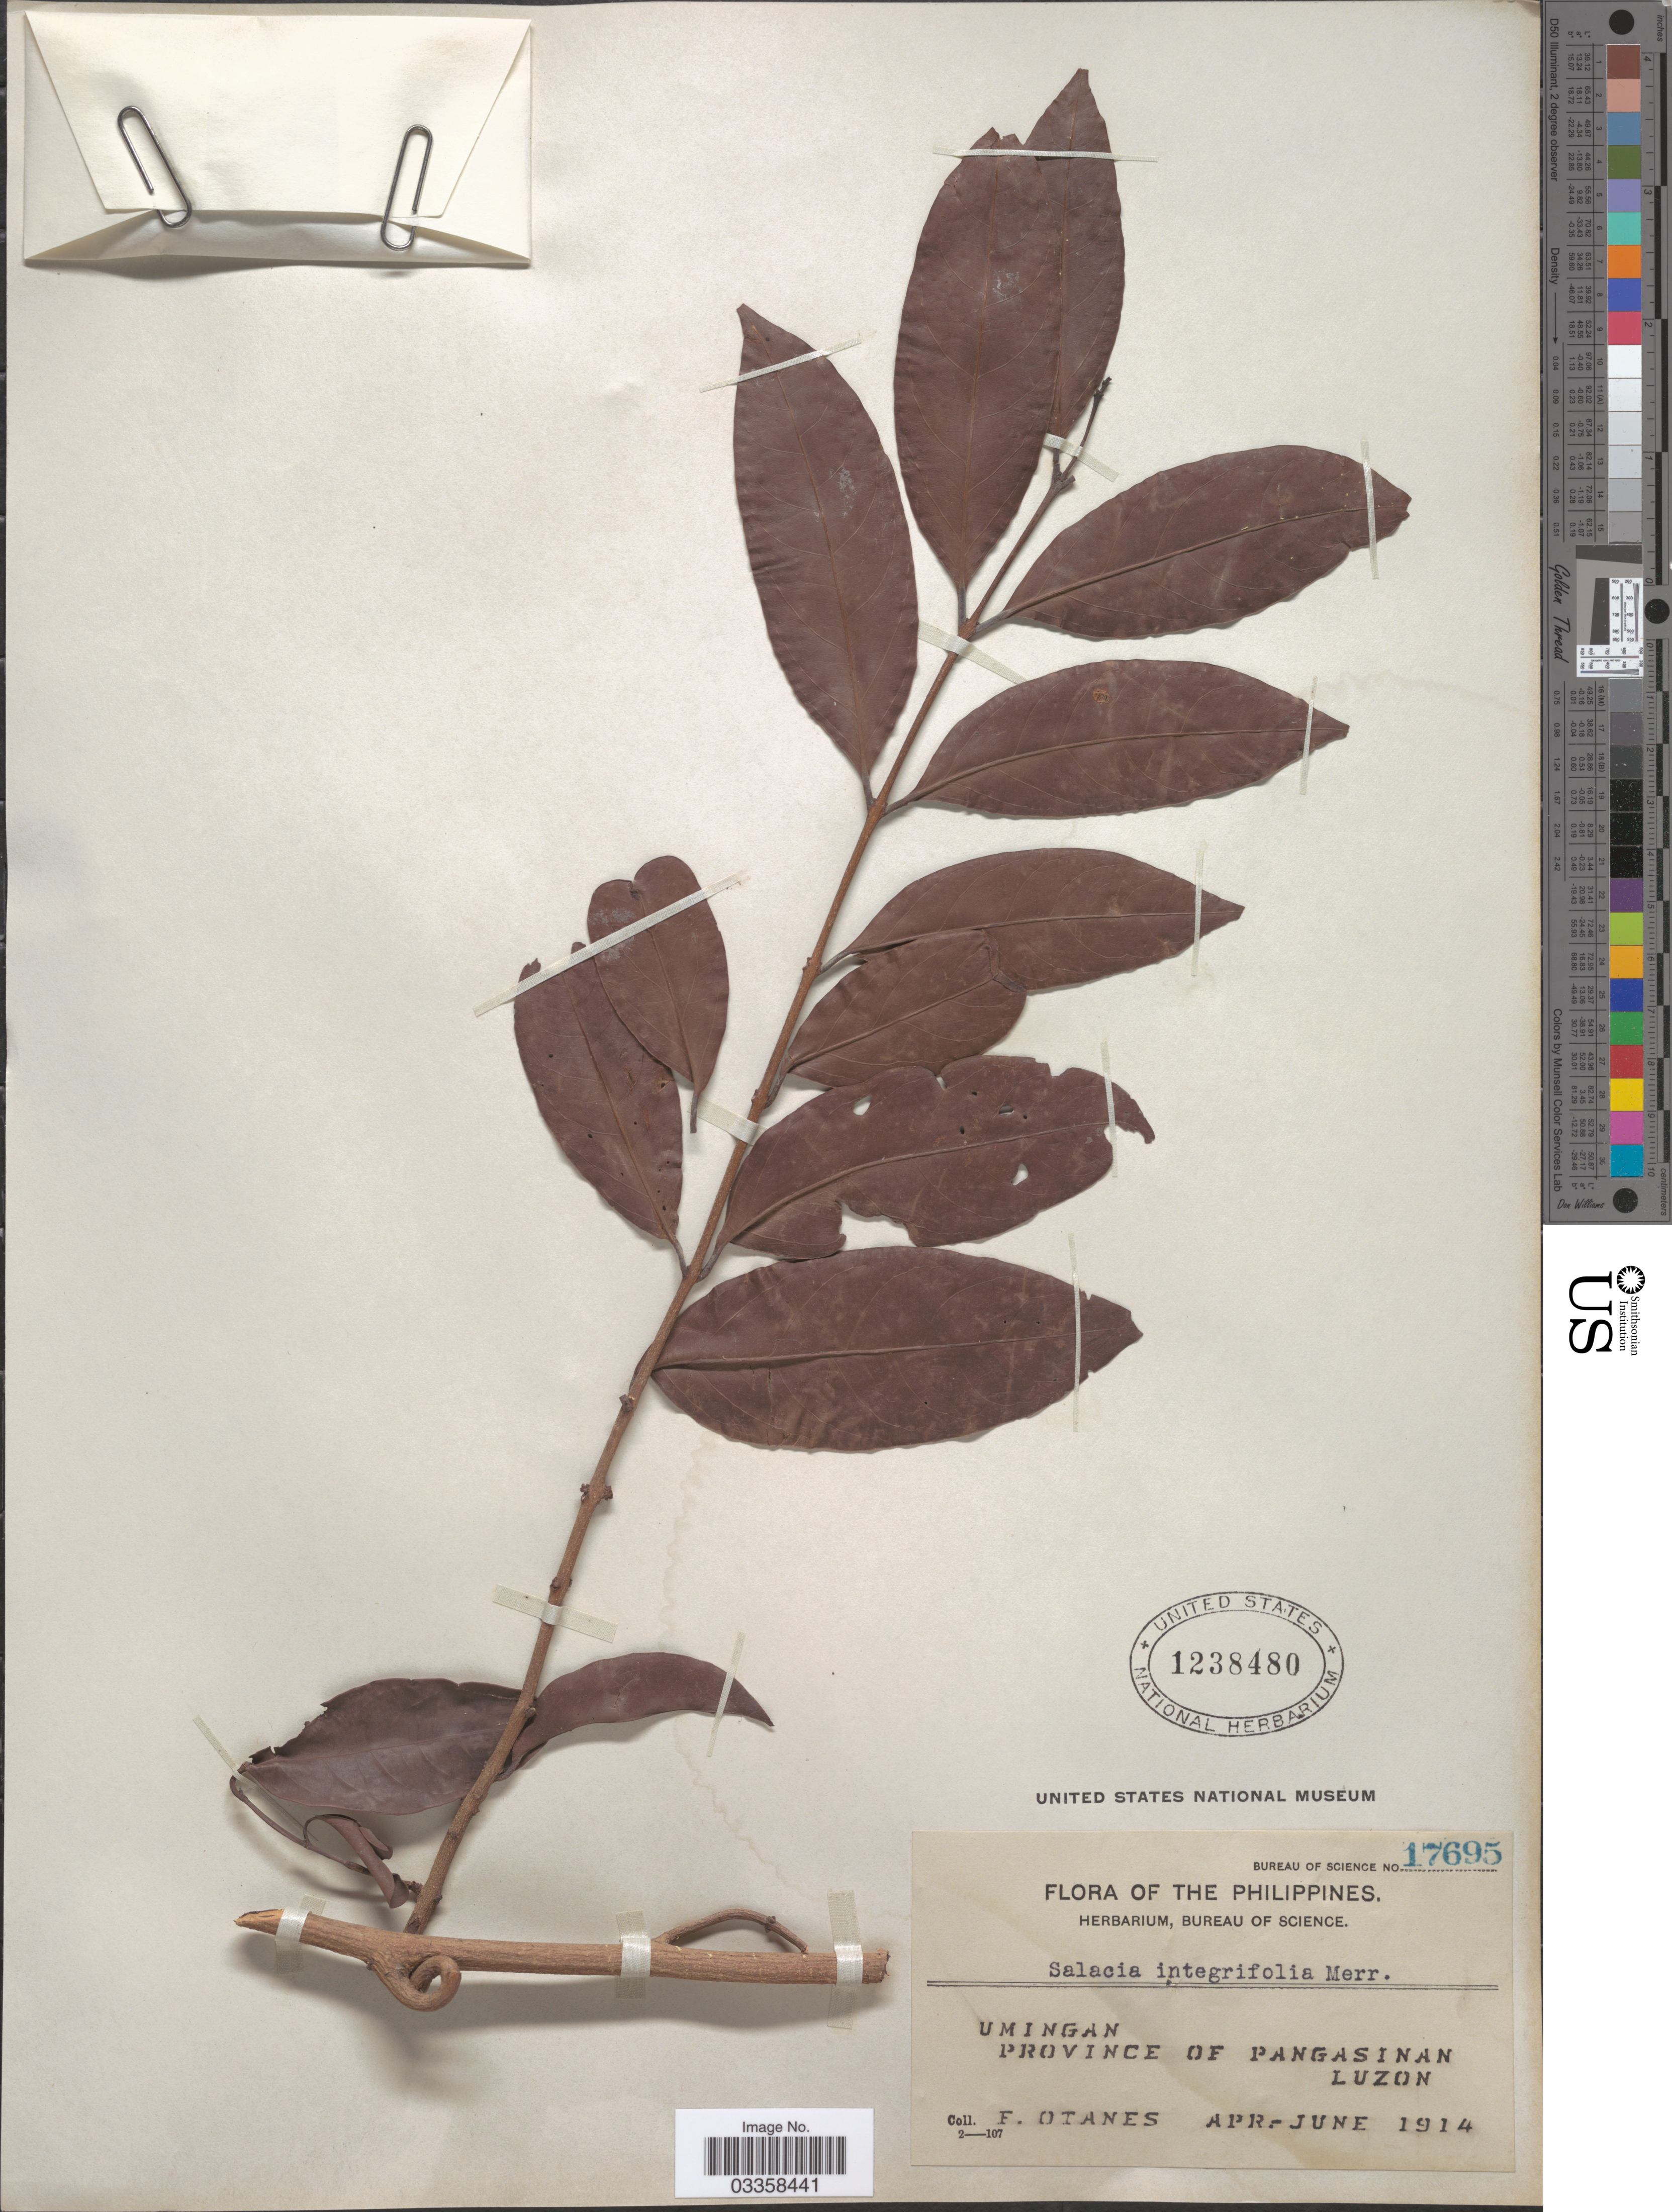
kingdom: Plantae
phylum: Tracheophyta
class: Magnoliopsida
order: Celastrales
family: Celastraceae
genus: Salacia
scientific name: Salacia ovalis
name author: M.A. Lawson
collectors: F. Q. Otanes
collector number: Bureau of Science 17695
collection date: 1914-04/1914-06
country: Philippines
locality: Umingan. Province of Pangasinan. Luzon.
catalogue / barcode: US 1238480